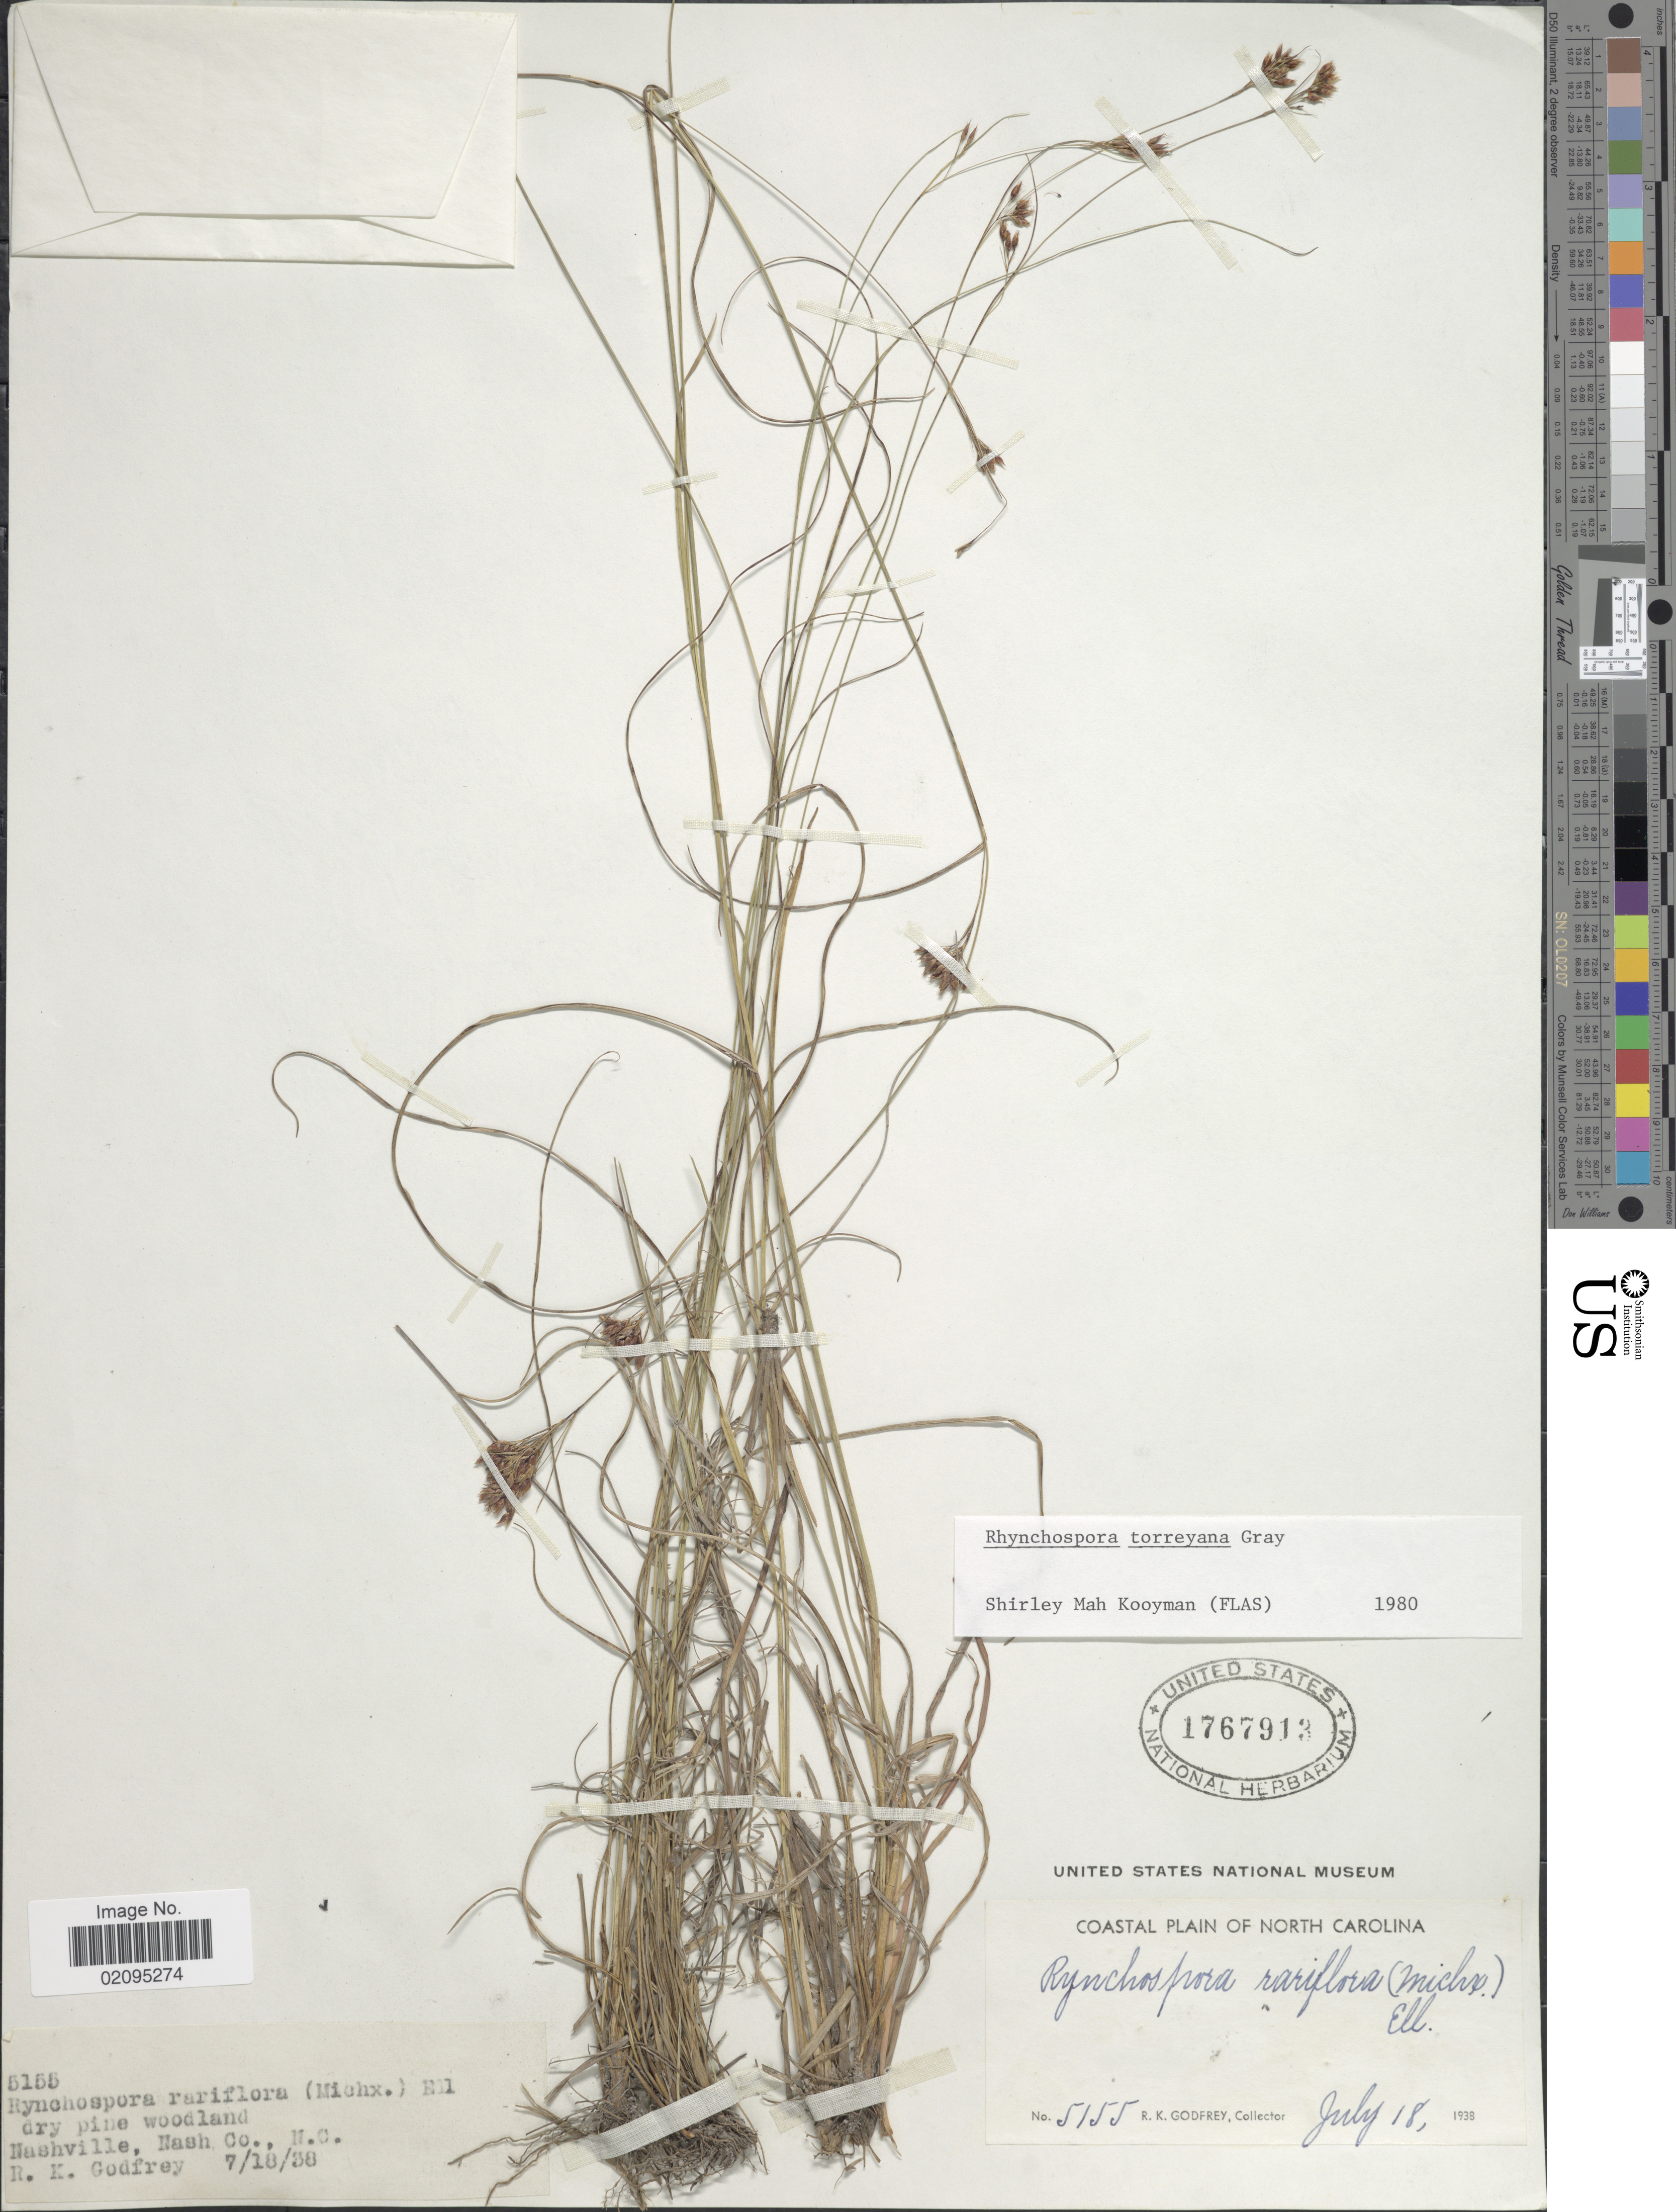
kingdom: Plantae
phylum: Tracheophyta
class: Liliopsida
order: Poales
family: Cyperaceae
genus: Rhynchospora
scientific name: Rhynchospora torreyana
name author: A. Gray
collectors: R. K. Godfrey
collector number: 5155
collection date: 1938-07-18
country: United States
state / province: North Carolina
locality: Dry pine woodland, Nashville, Nash Co.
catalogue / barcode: US 1767913